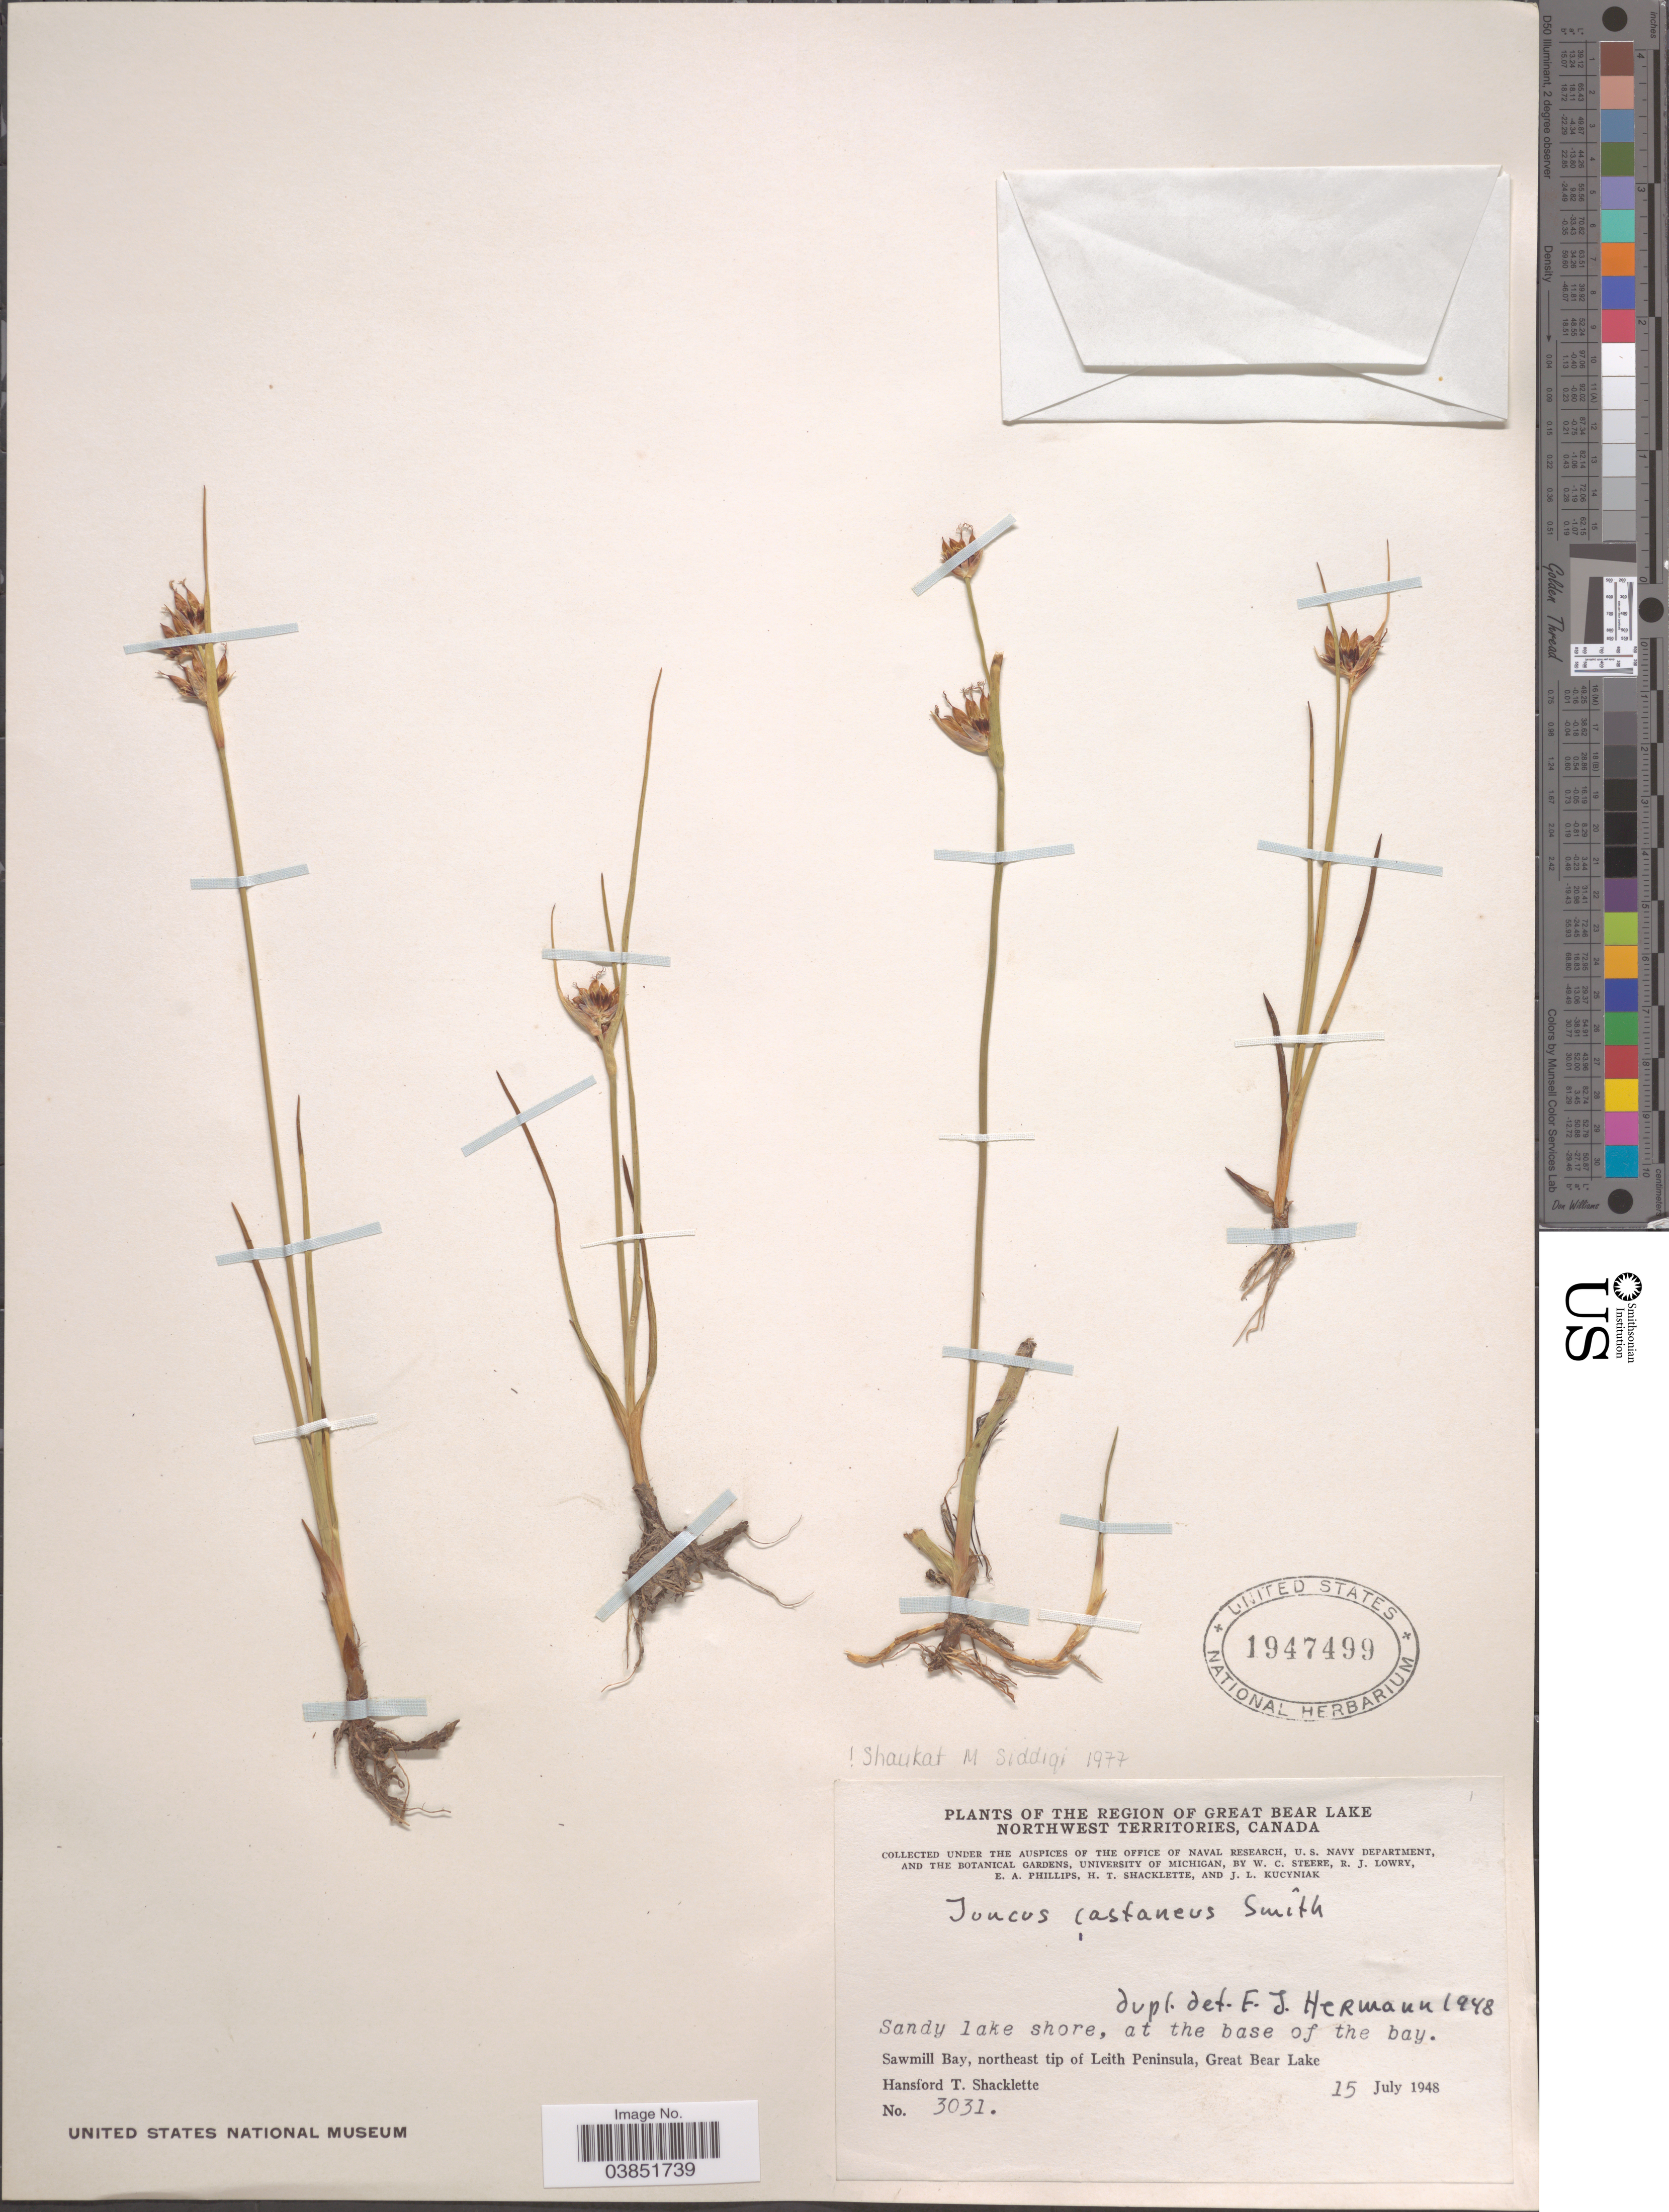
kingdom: Plantae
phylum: Tracheophyta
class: Liliopsida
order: Poales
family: Juncaceae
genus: Juncus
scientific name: Juncus castaneus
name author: Sm.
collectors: W. C. Steere, R. Lowry, E. Phillips, H. Shacklette & J. Kucyniak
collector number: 3031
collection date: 1948-07-15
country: Canada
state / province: Northwest Territories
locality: The Region of Great Bear Lake. Base of the bay. Sawmill Bay, northeast tip of Leith Peninsula, Great Bear Lake.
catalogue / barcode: US 1947499